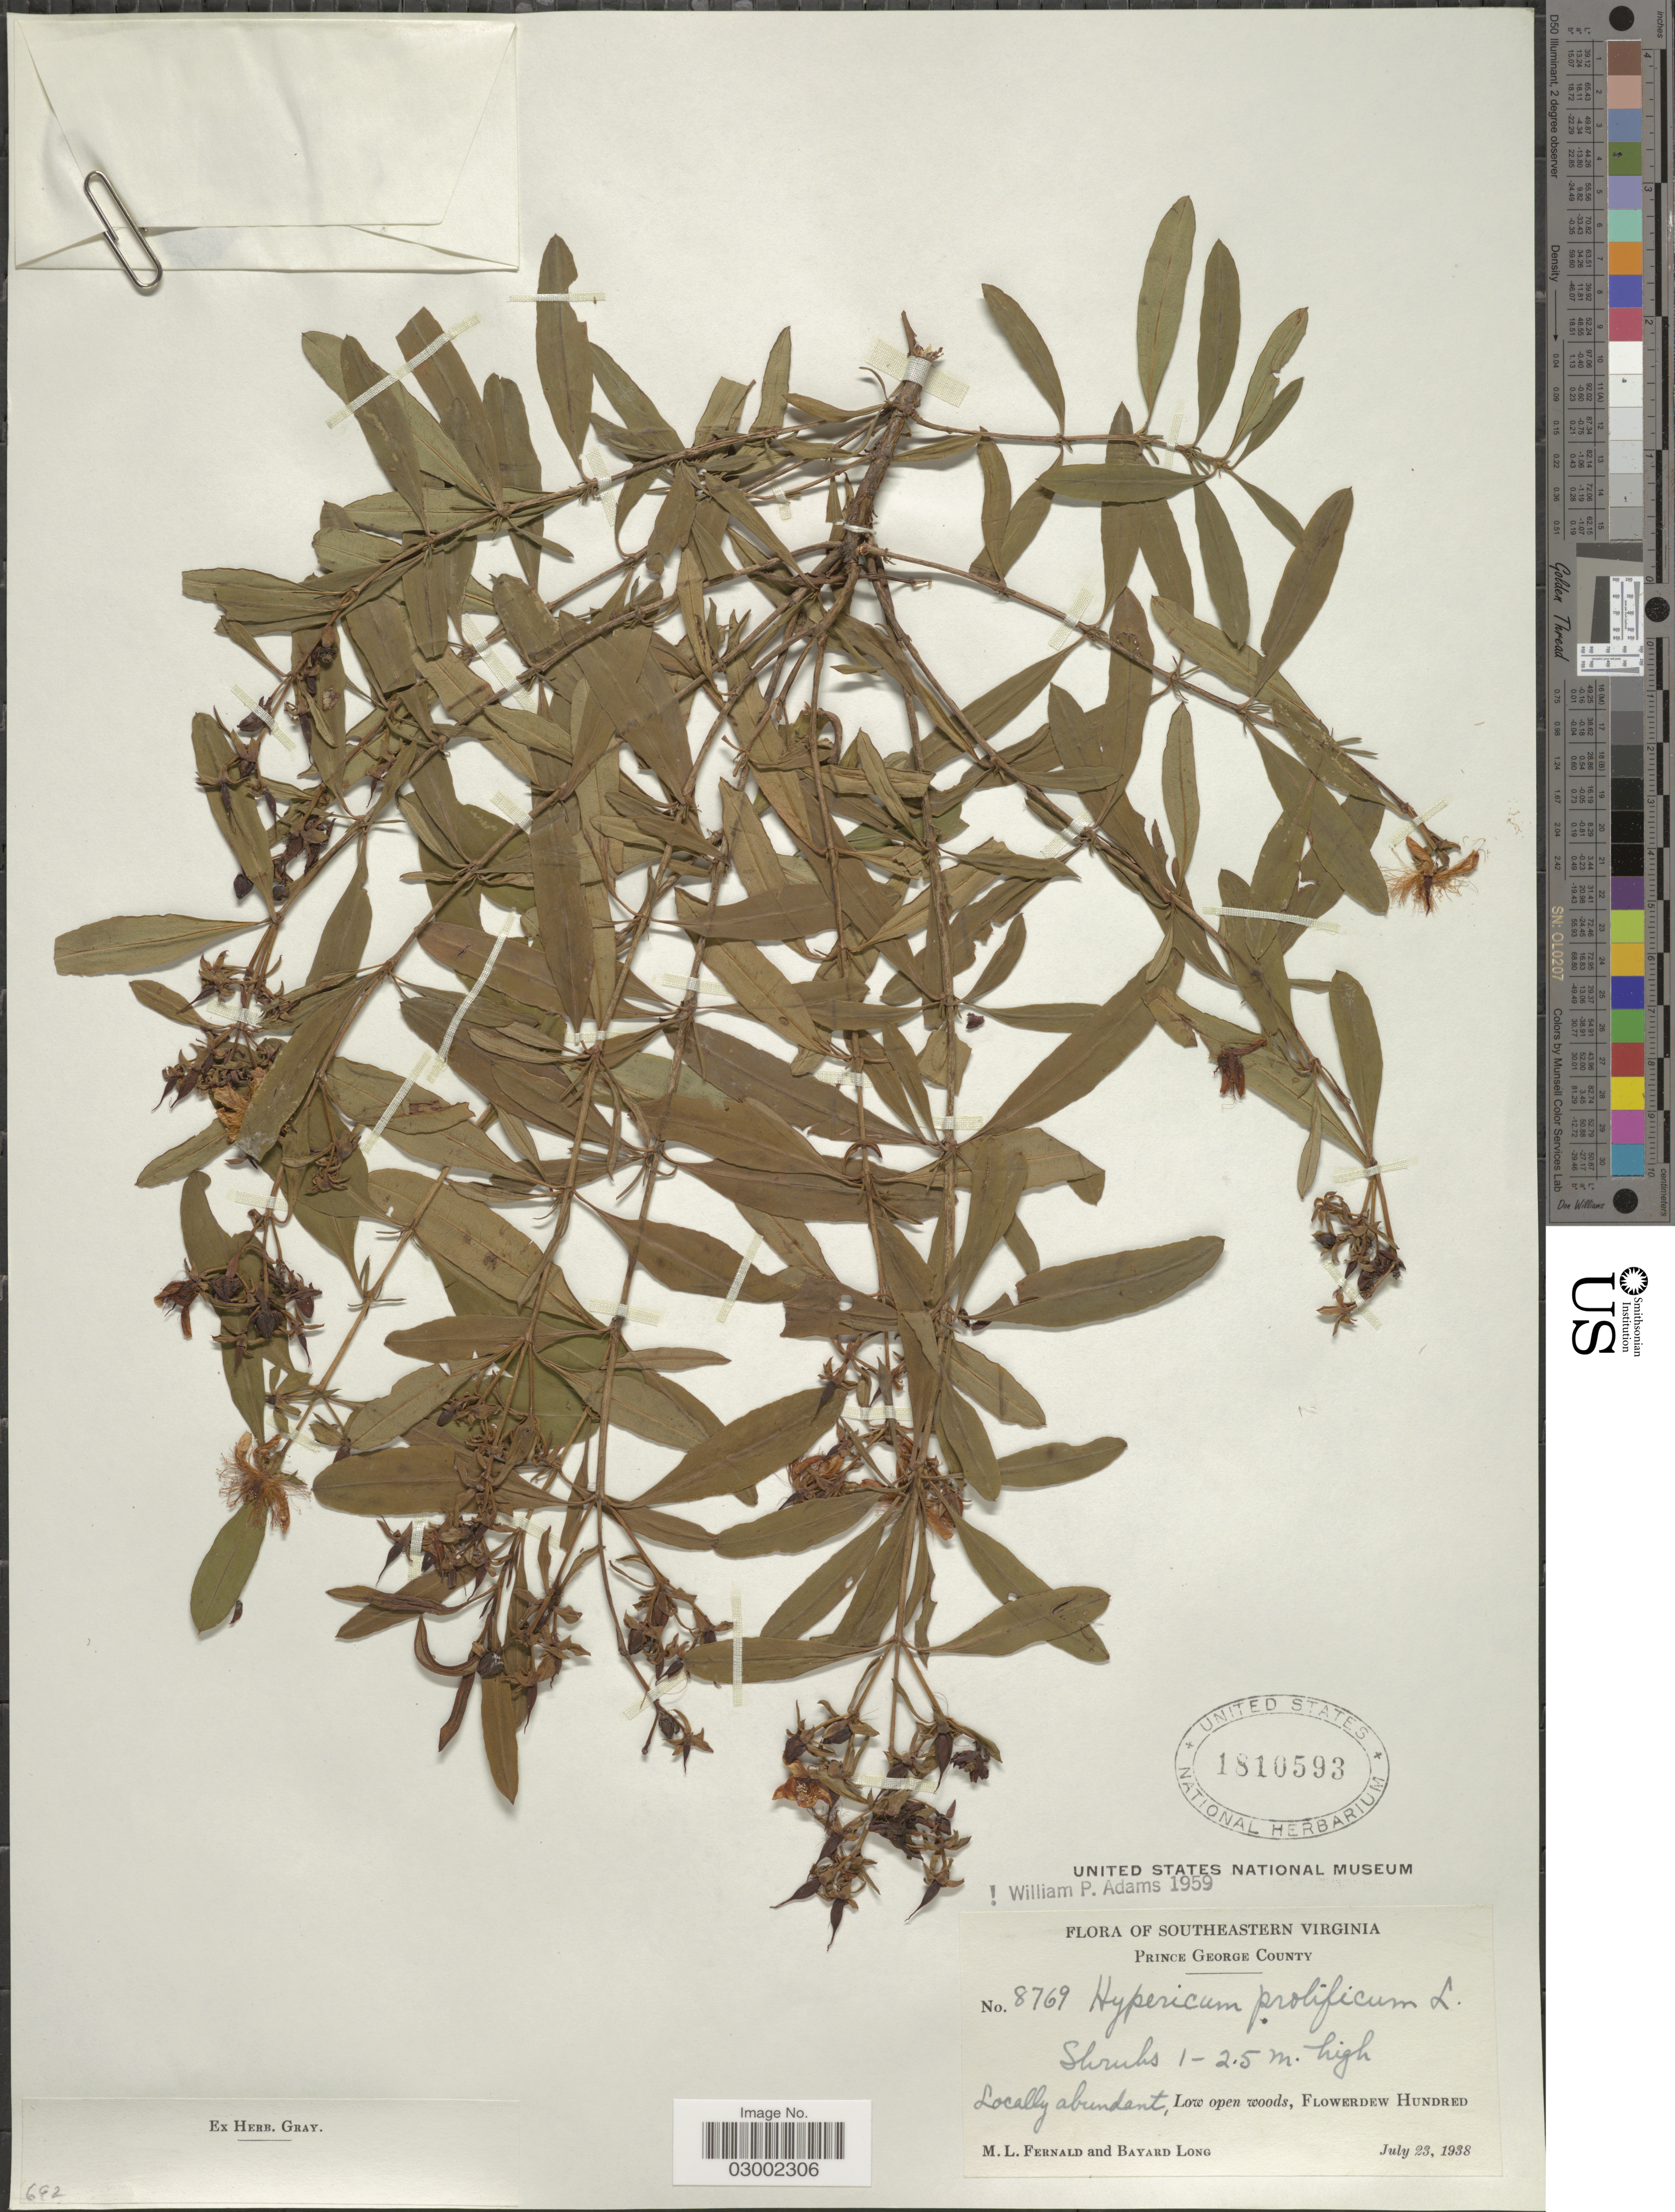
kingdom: Plantae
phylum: Tracheophyta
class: Magnoliopsida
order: Malpighiales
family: Hypericaceae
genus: Hypericum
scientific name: Hypericum prolificum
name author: L.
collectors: M. L. Fernald & B. Long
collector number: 8769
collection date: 1938-07-23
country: United States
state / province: Virginia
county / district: Prince George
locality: Southeastern Virginia. Prince George County. Flowerdew Hundred [unsure placement]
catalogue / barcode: US 1810593